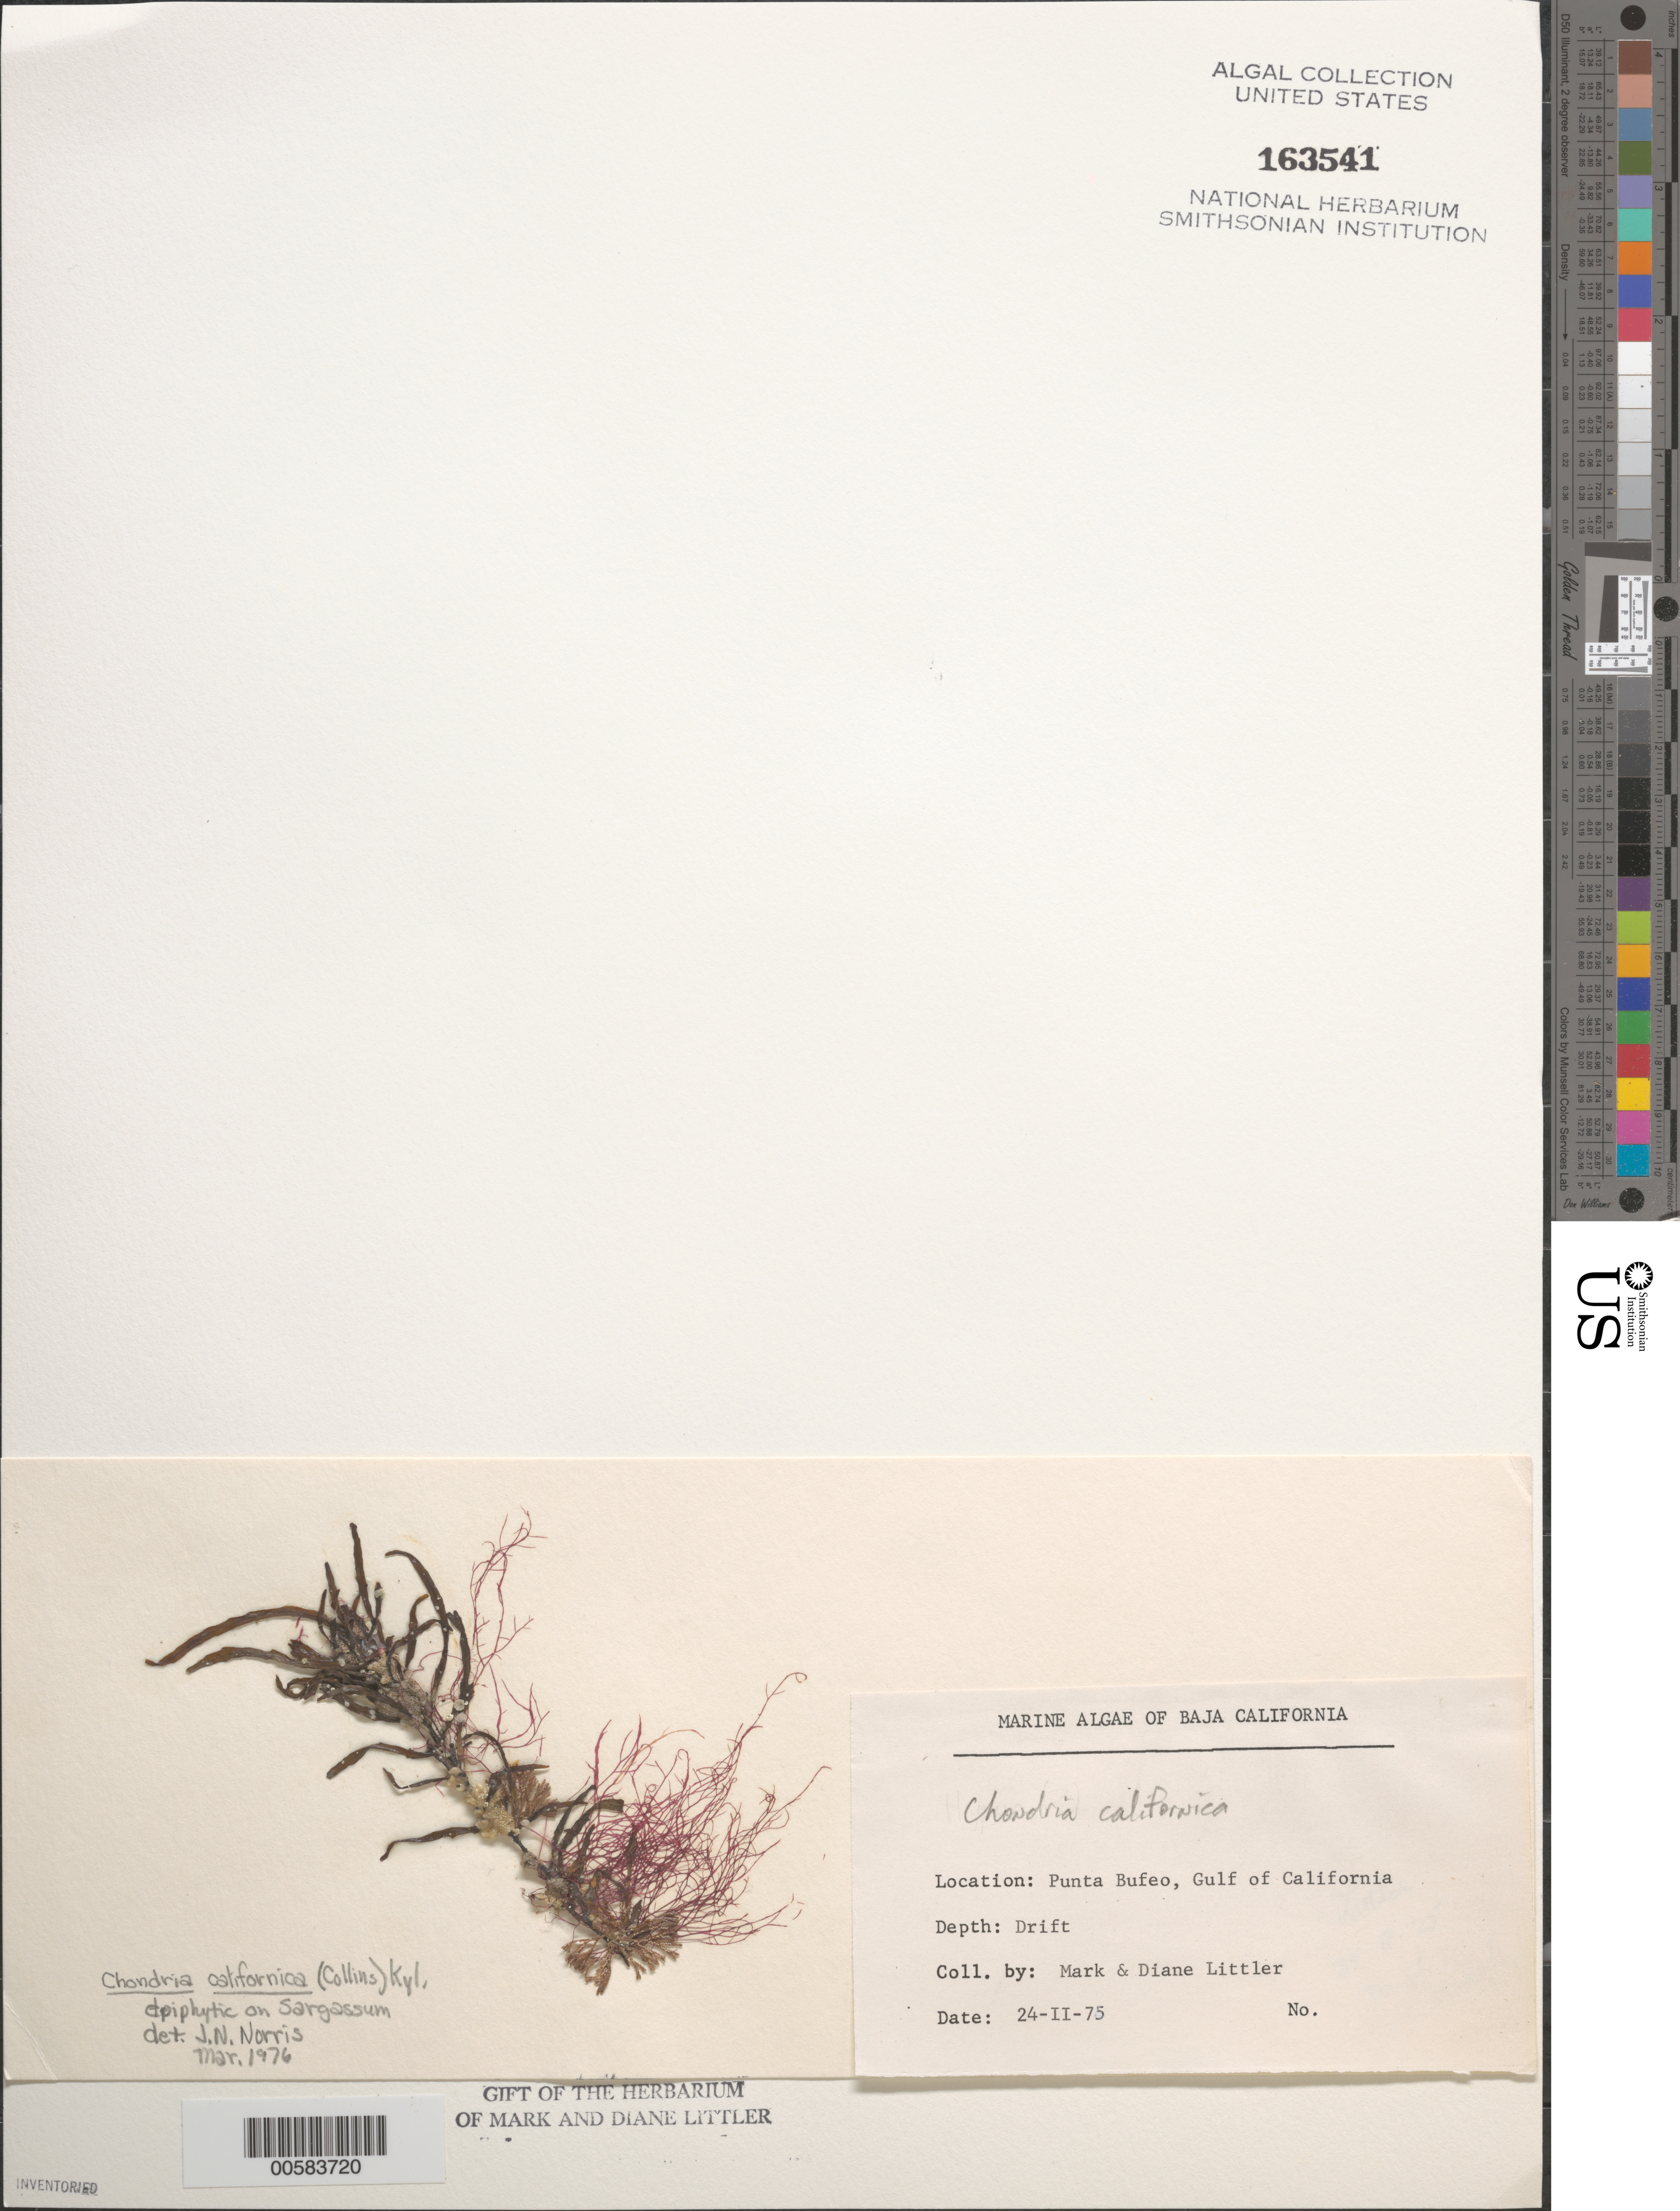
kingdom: Plantae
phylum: Rhodophyta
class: Florideophyceae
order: Ceramiales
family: Rhodomelaceae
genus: Chondria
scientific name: Chondria acrorhizophora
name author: Setch. & N.L. Gardner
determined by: Algae name updating Project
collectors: M. M. Littler & D. S. Littler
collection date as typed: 24 Feb 1975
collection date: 1975-02-24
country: Mexico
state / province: Baja California Norte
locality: Punta Bufeo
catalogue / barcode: US 163541